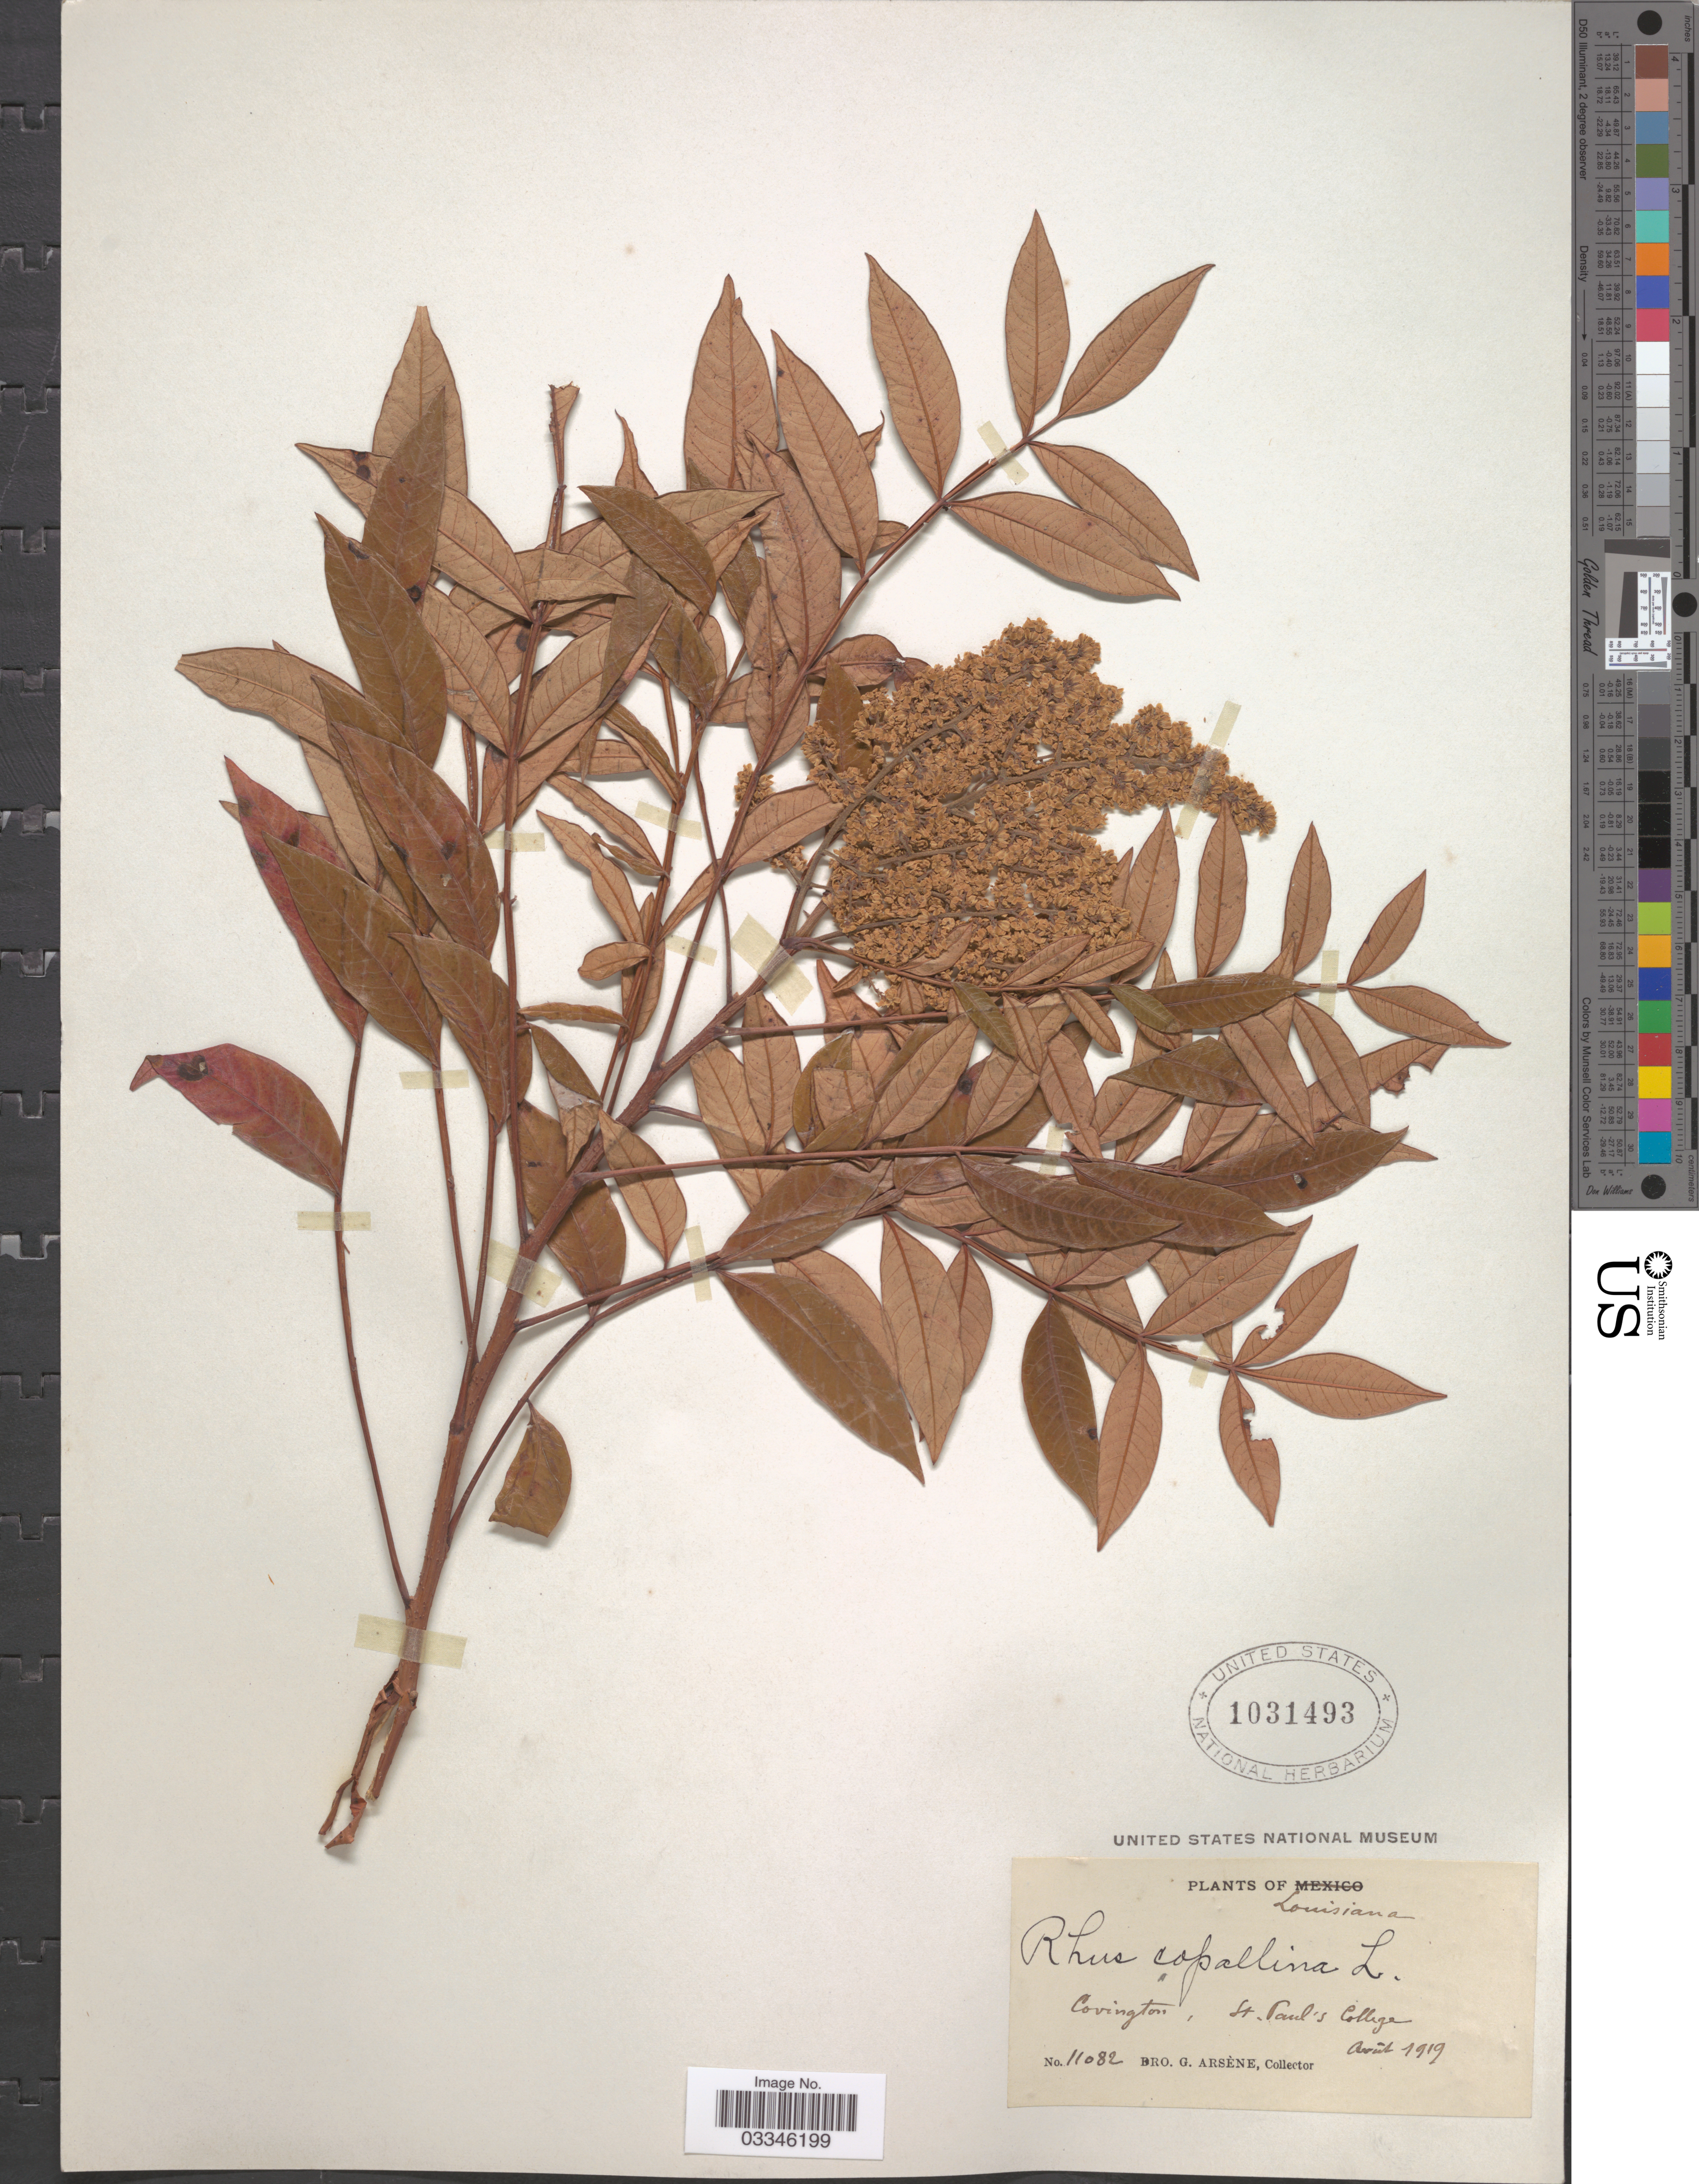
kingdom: Plantae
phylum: Tracheophyta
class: Magnoliopsida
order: Sapindales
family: Anacardiaceae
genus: Rhus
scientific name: Rhus leucantha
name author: Jacq.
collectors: Bro. G. Arsène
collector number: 11082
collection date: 1919-08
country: United States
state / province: Louisiana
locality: Covington, St. Paul's College.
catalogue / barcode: US 1031493